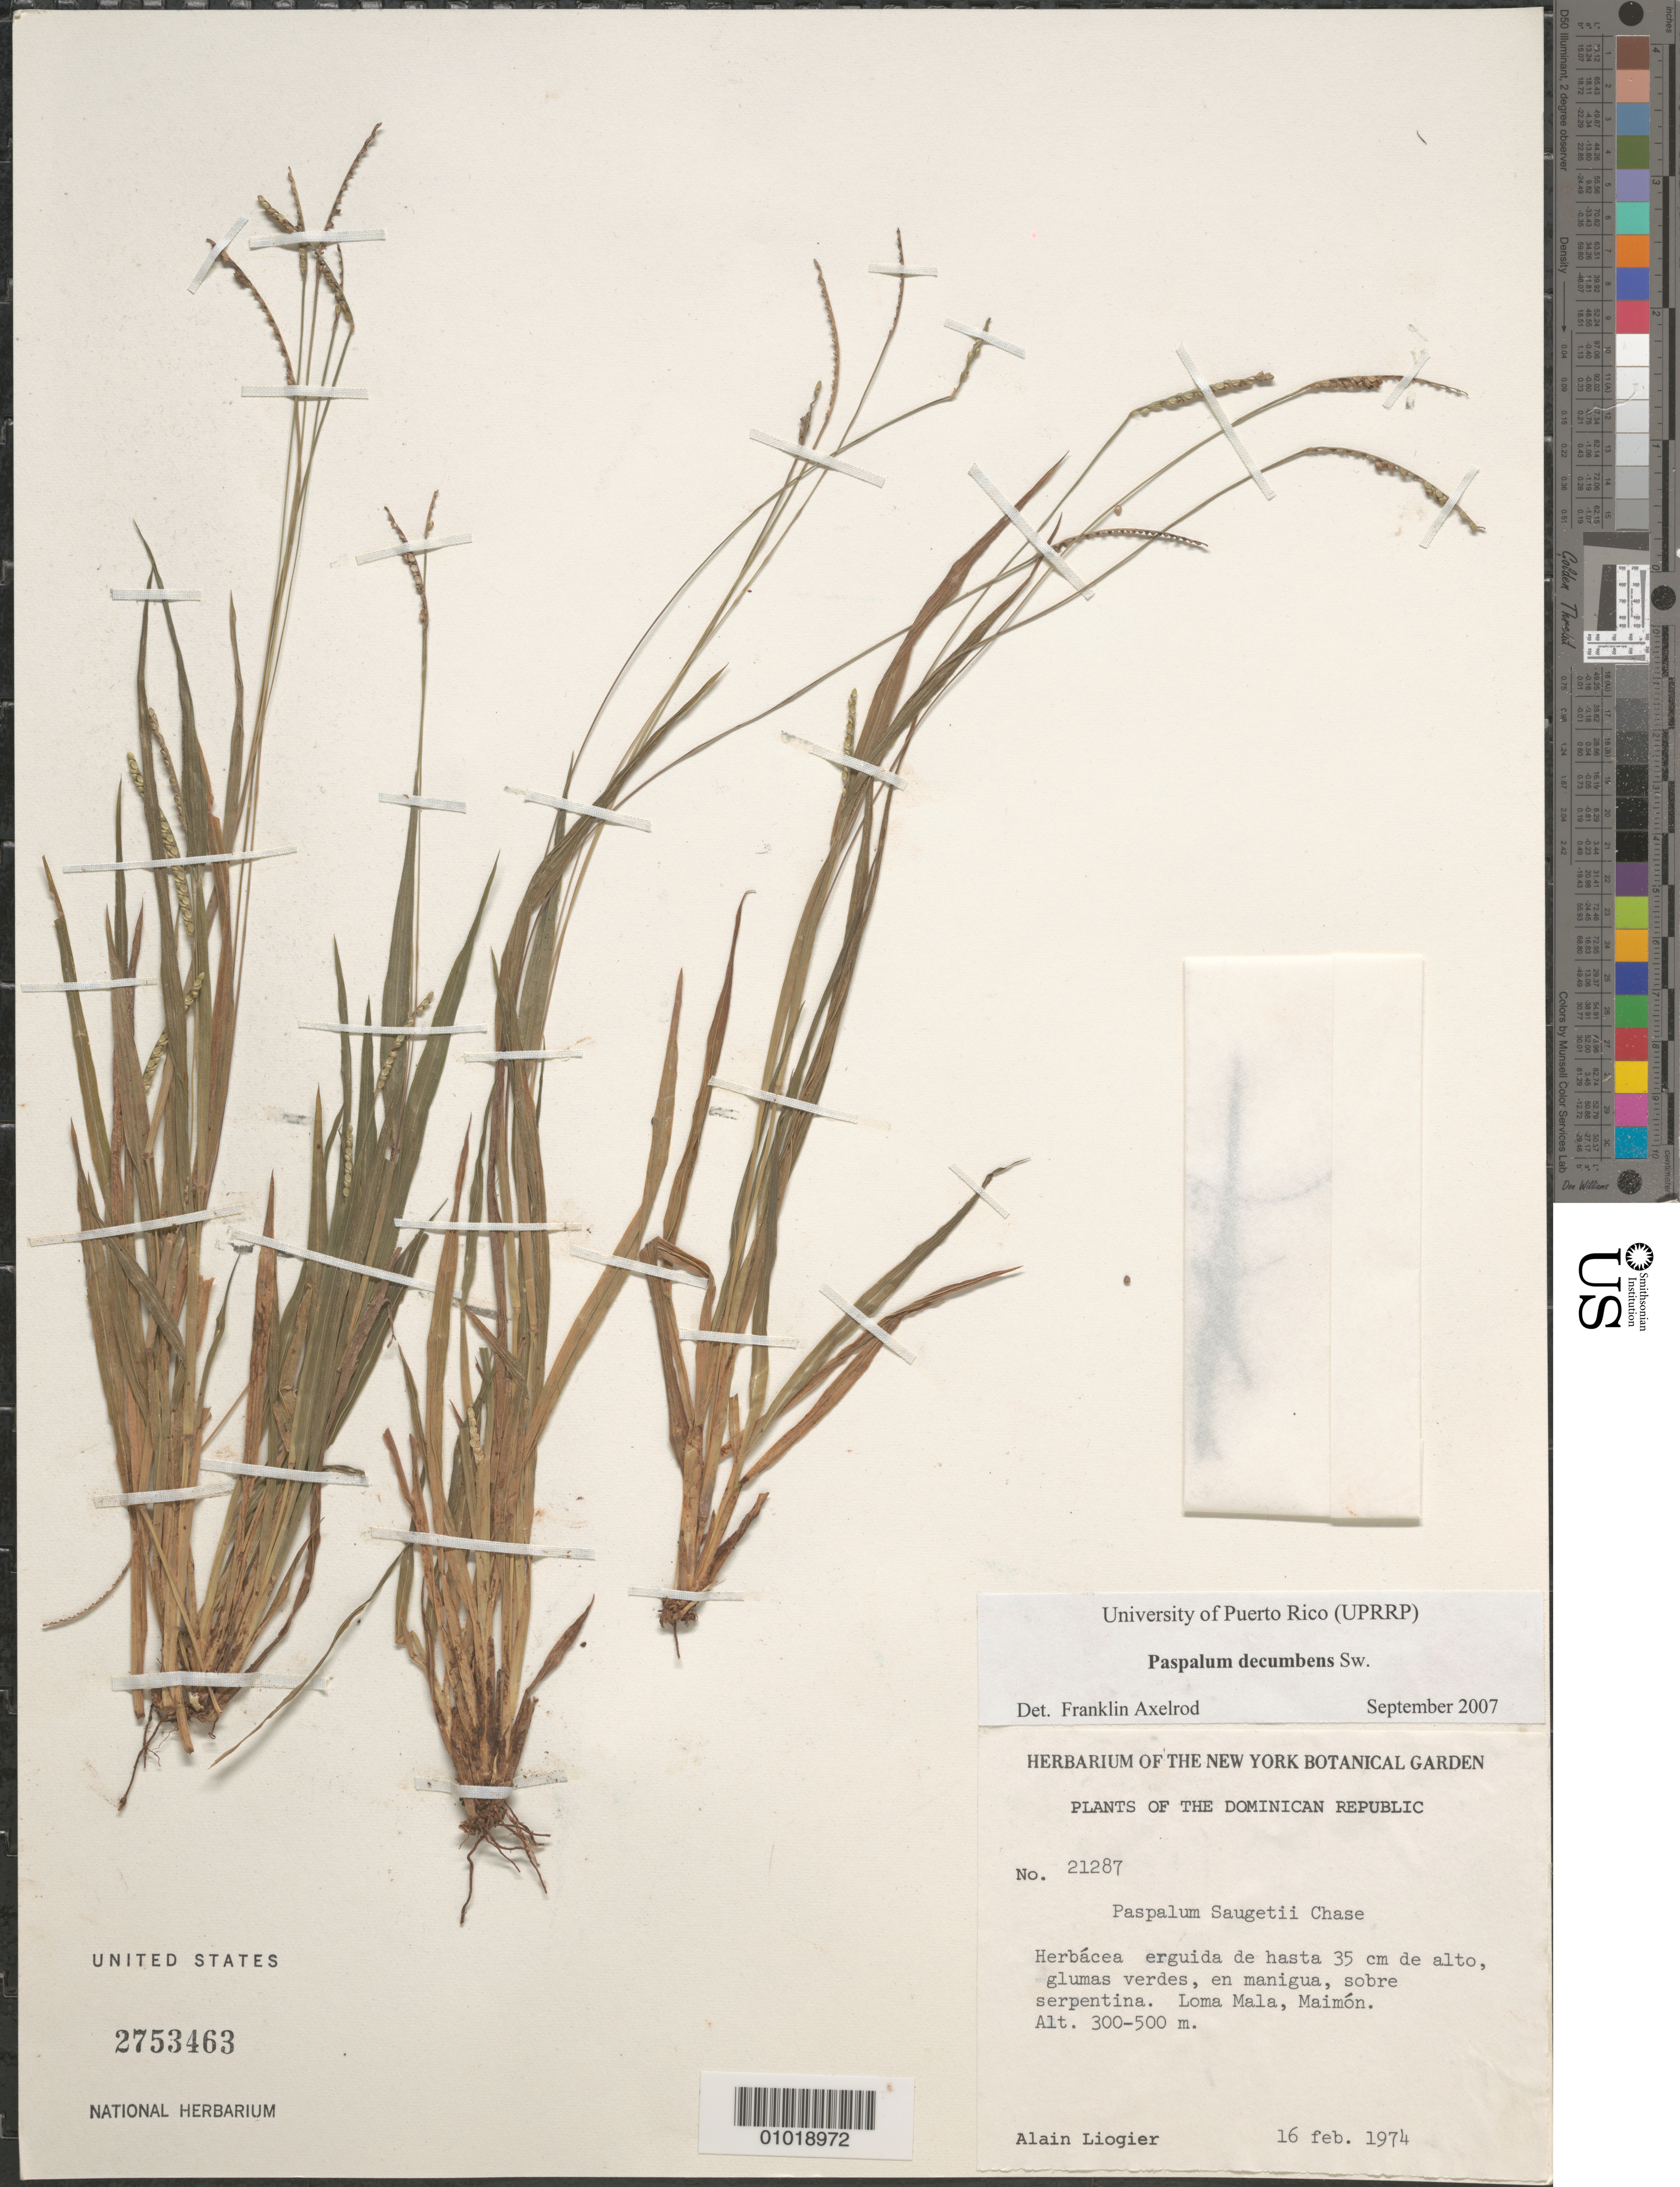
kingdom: Plantae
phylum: Tracheophyta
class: Liliopsida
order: Poales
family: Poaceae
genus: Paspalum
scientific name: Paspalum decumbens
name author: Sw.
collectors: A. H. Liogier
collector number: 21287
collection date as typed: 16 Feb 1974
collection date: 1974-02-16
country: Dominican Republic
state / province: Monseñor Nouel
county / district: Bonao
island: Hispaniola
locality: Loma Mala, Maimon.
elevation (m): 300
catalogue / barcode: US 2753463